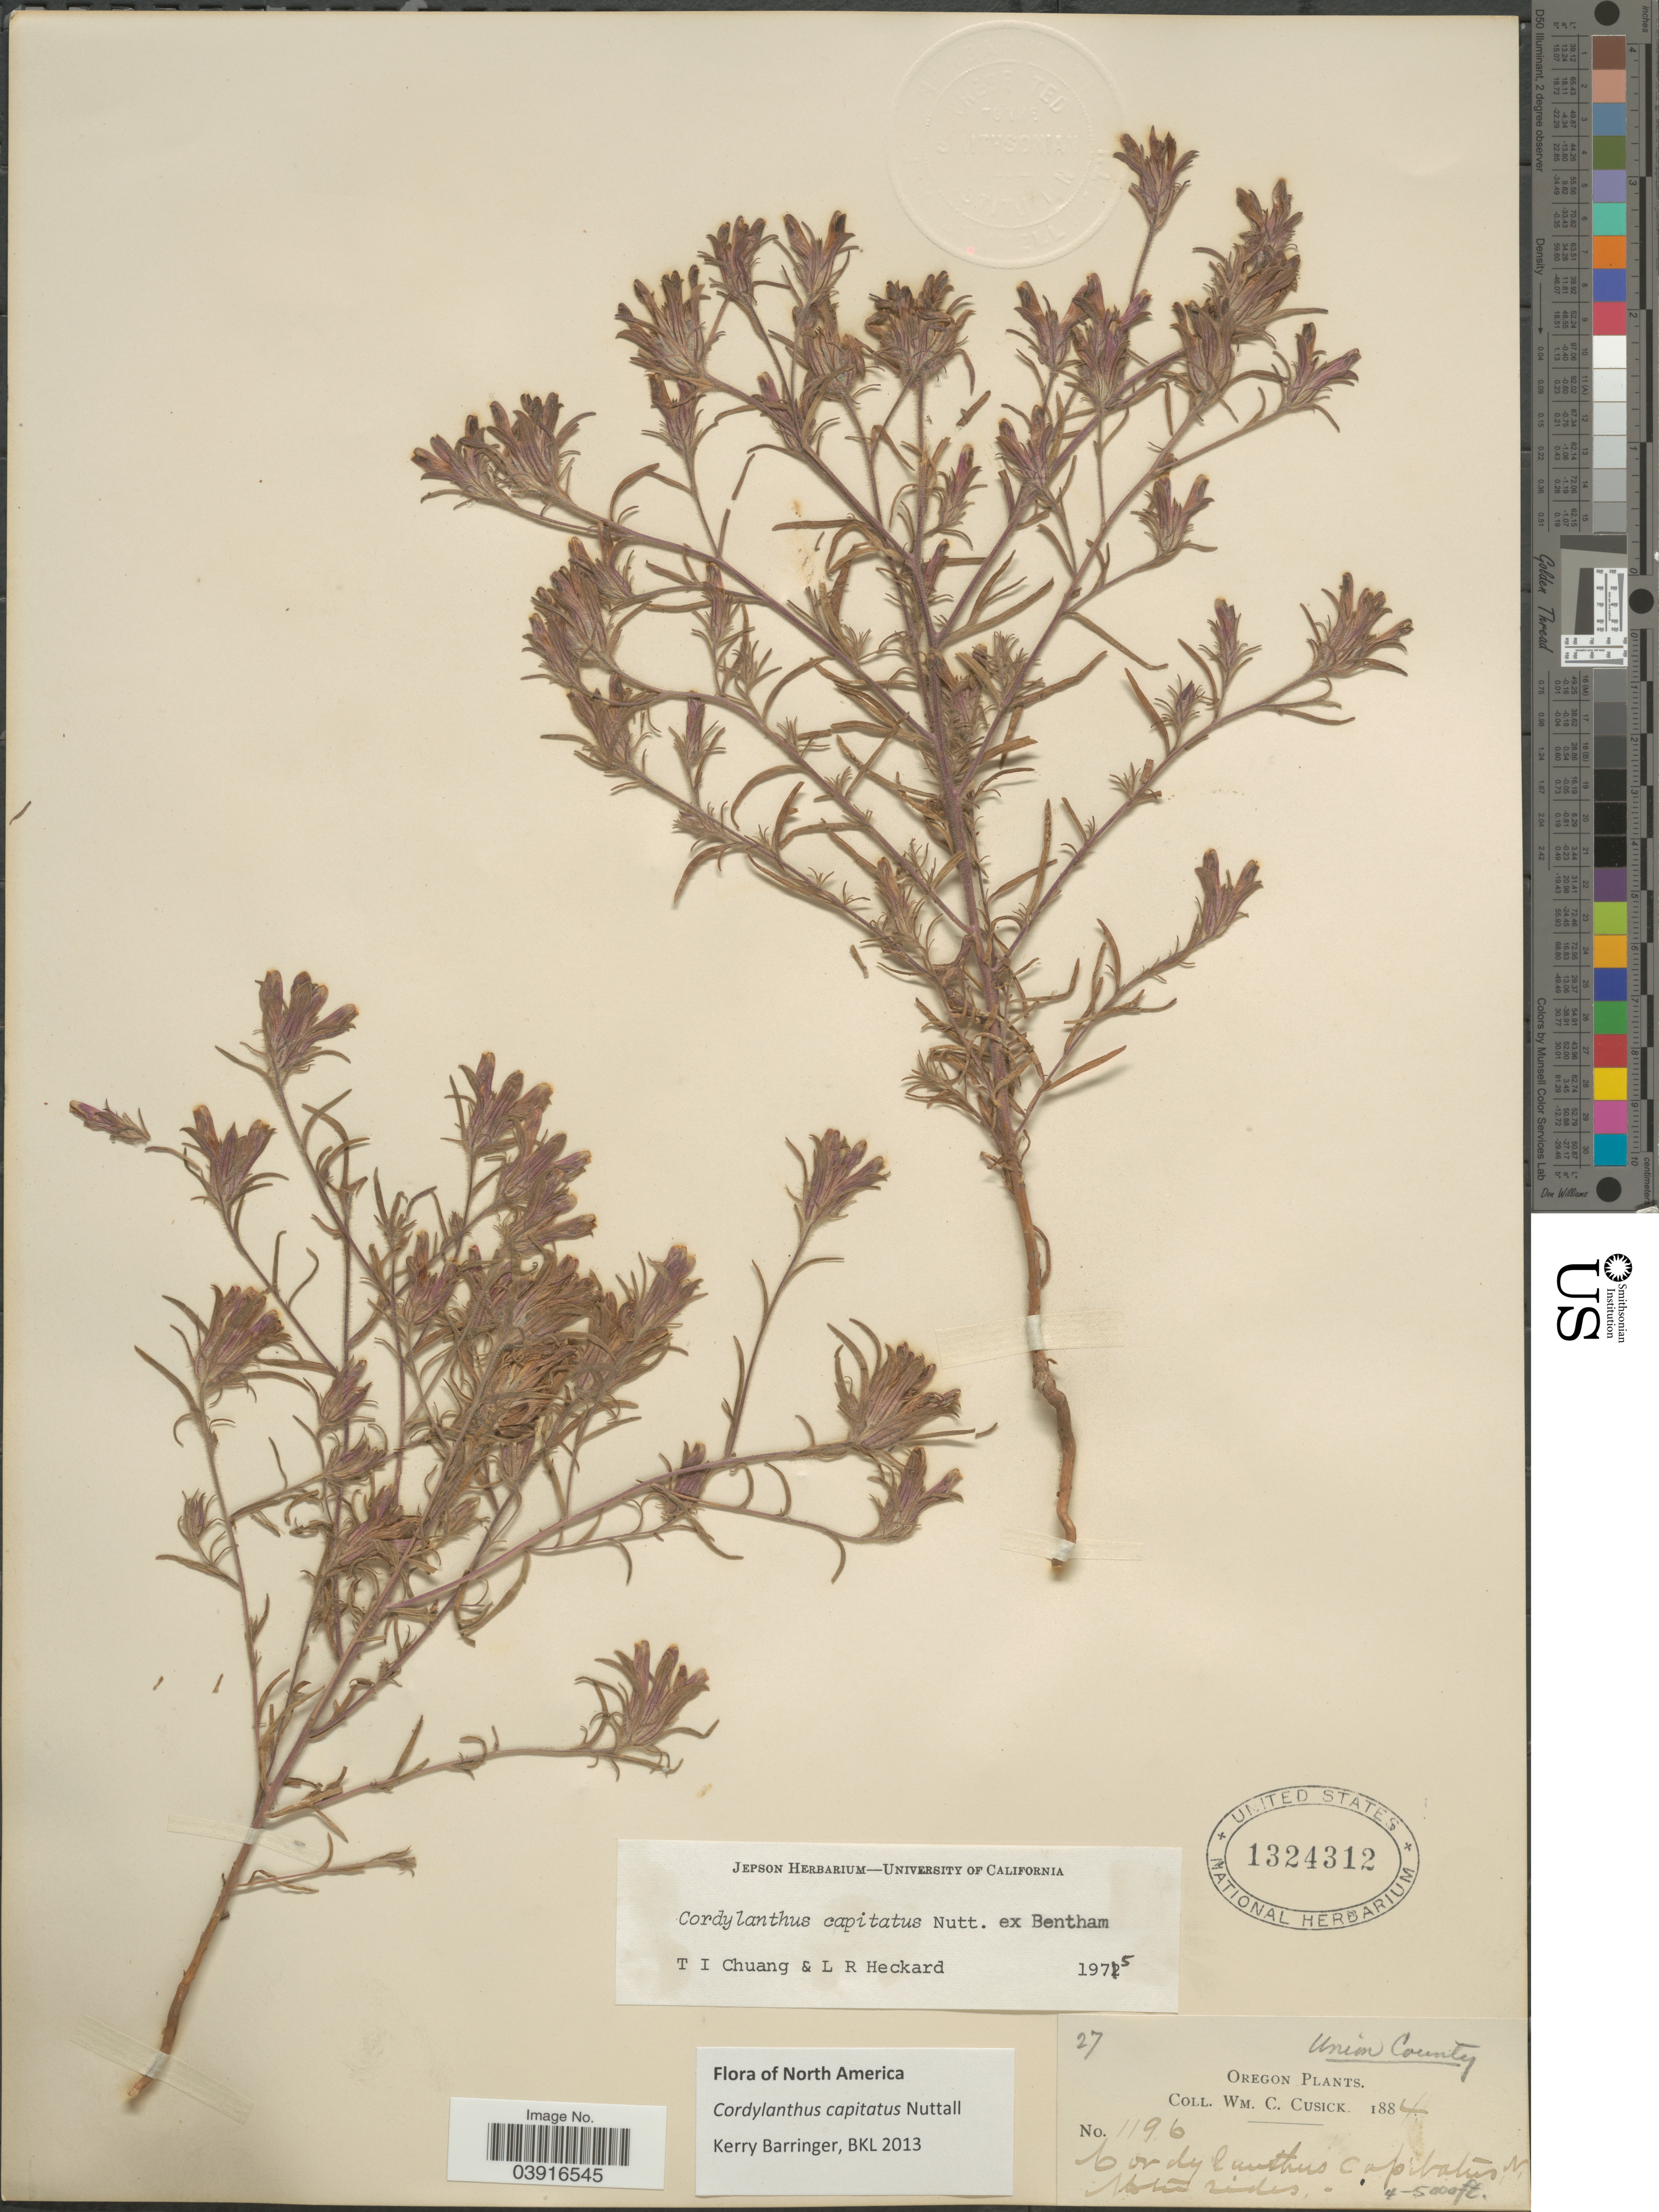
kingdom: Plantae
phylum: Tracheophyta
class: Magnoliopsida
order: Lamiales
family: Orobanchaceae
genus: Cordylanthus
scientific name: Cordylanthus capitatus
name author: Nutt. ex Benth.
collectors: W. C. Cusick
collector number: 1196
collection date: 1884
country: United States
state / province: Oregon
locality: Union County.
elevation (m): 1219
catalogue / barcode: US 1324312